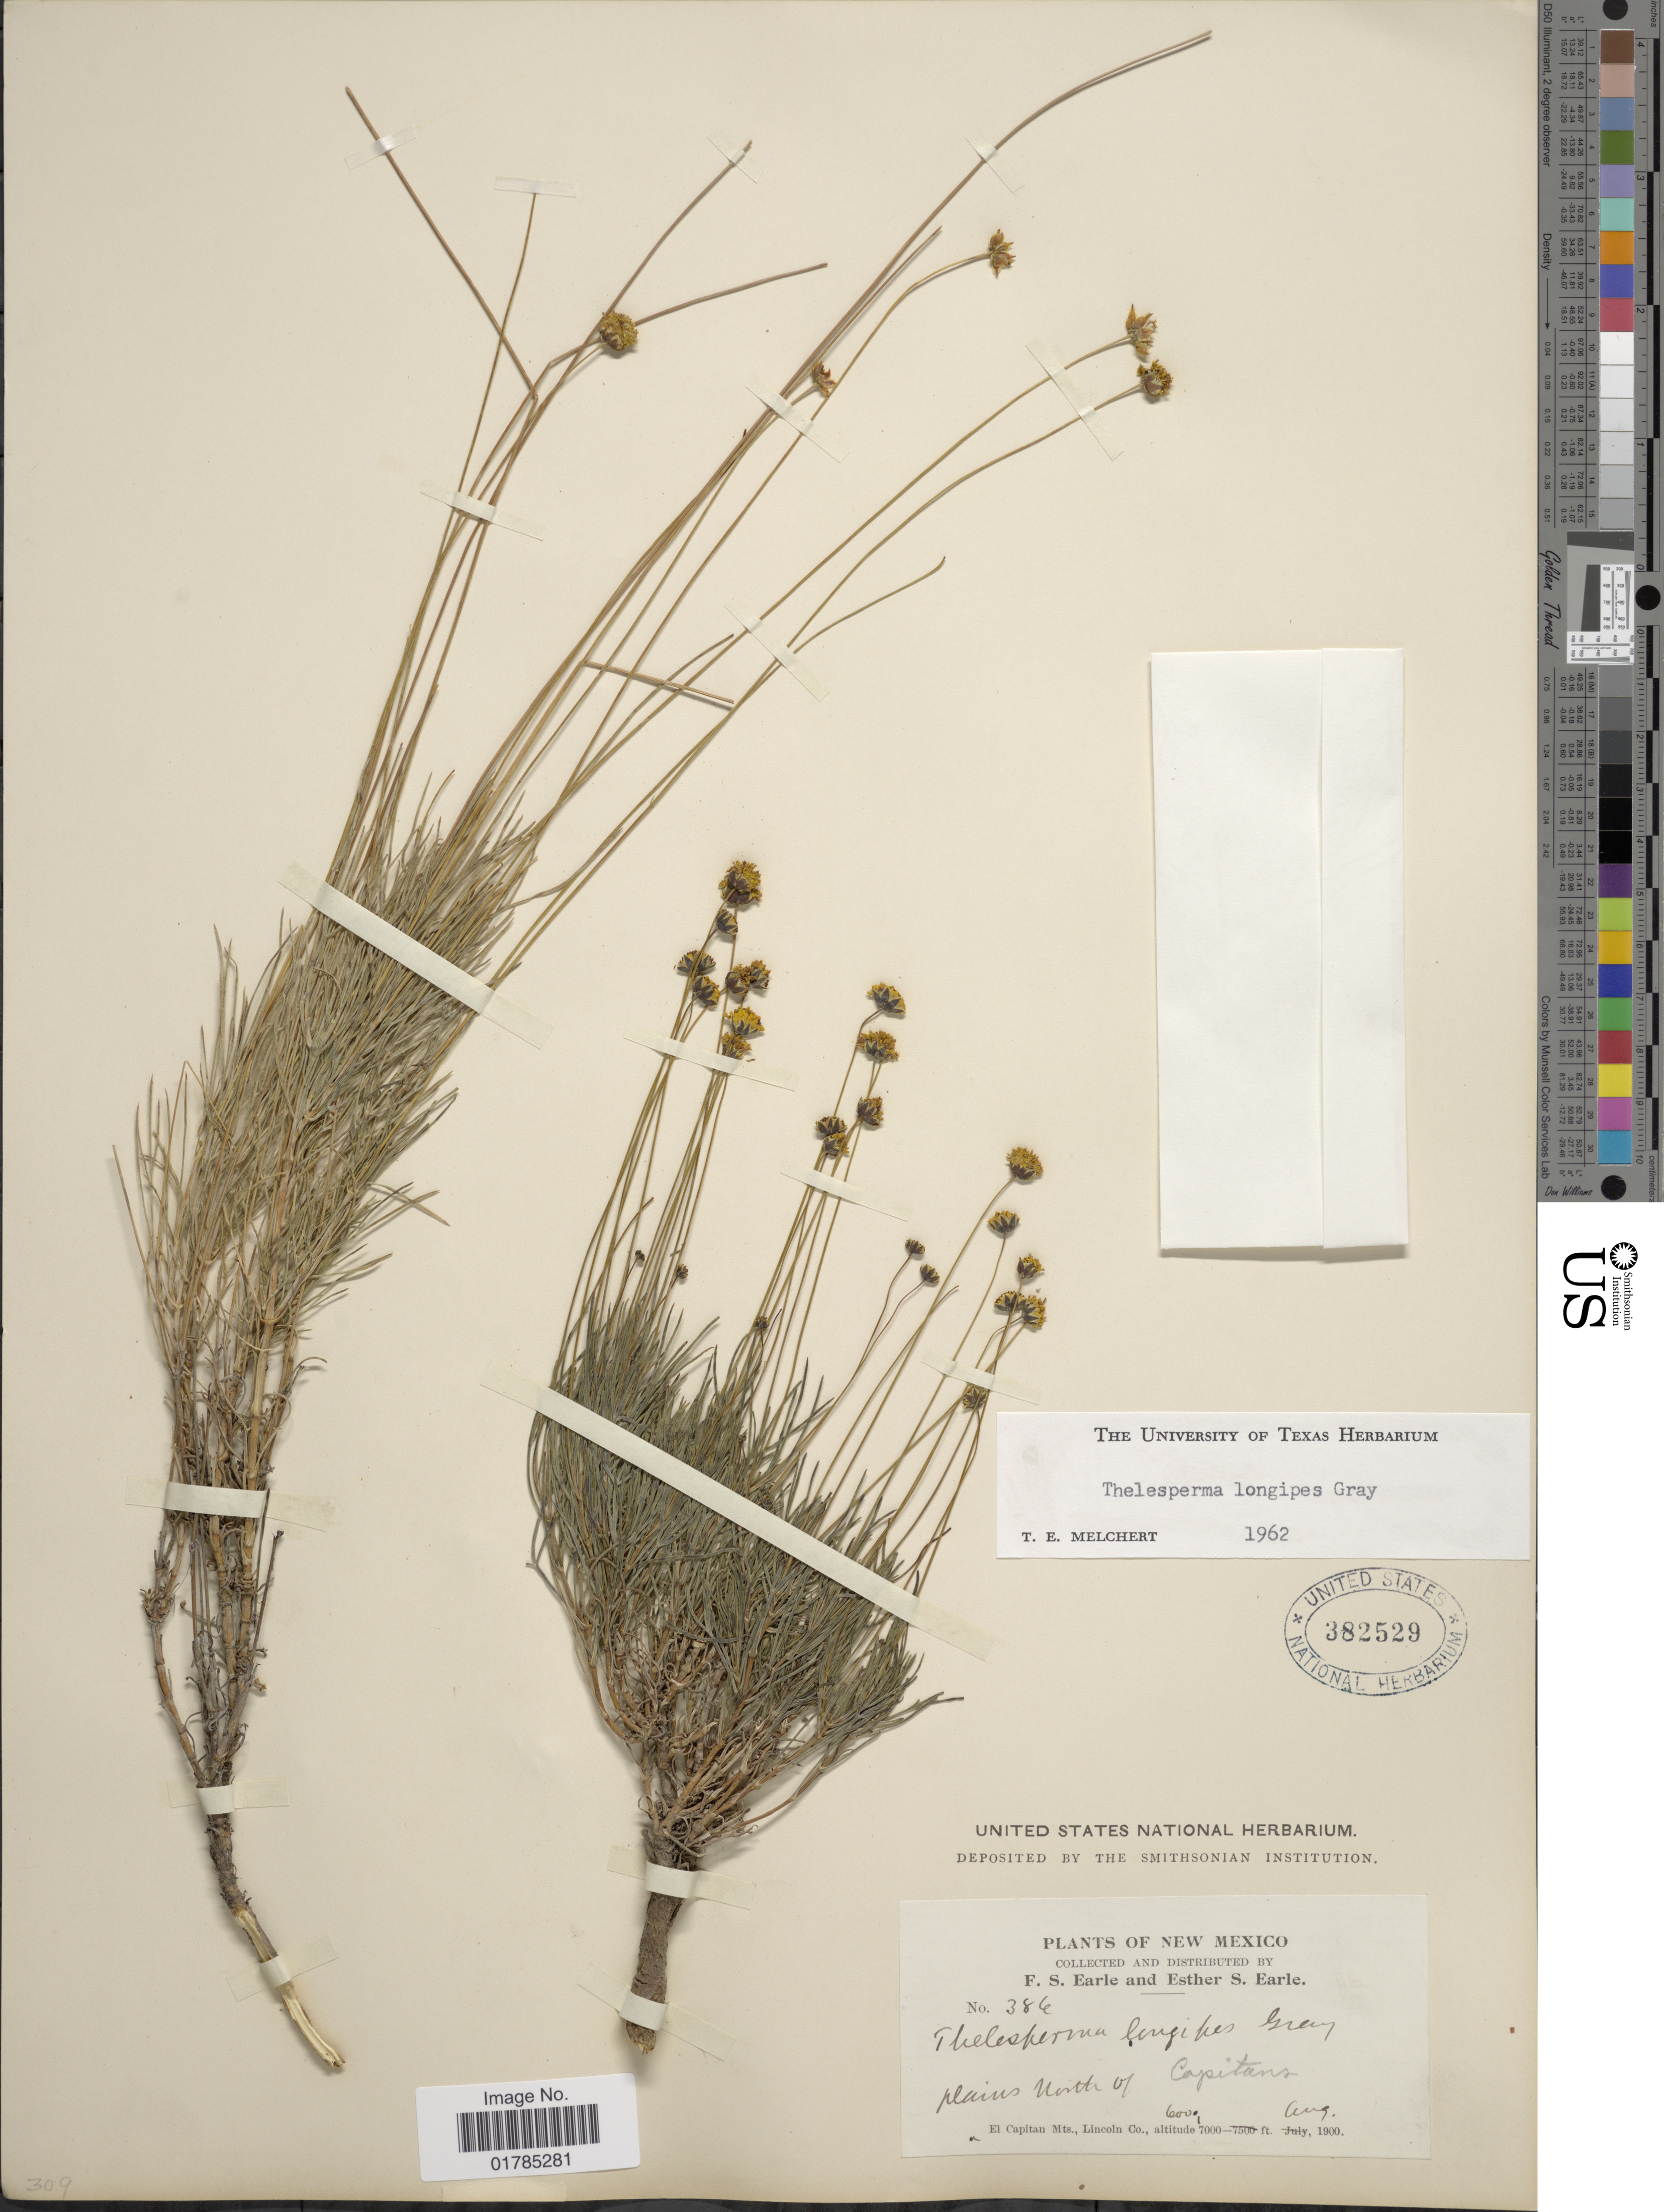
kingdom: Plantae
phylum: Tracheophyta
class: Magnoliopsida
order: Asterales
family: Asteraceae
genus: Thelesperma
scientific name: Thelesperma longipes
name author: A. Gray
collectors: F. S. Earle & E. S. Earle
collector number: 386*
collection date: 1900-08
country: United States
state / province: New Mexico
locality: Plains north of Capitans El Capitan Mts., Lincoln Co.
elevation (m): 183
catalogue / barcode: US 382529